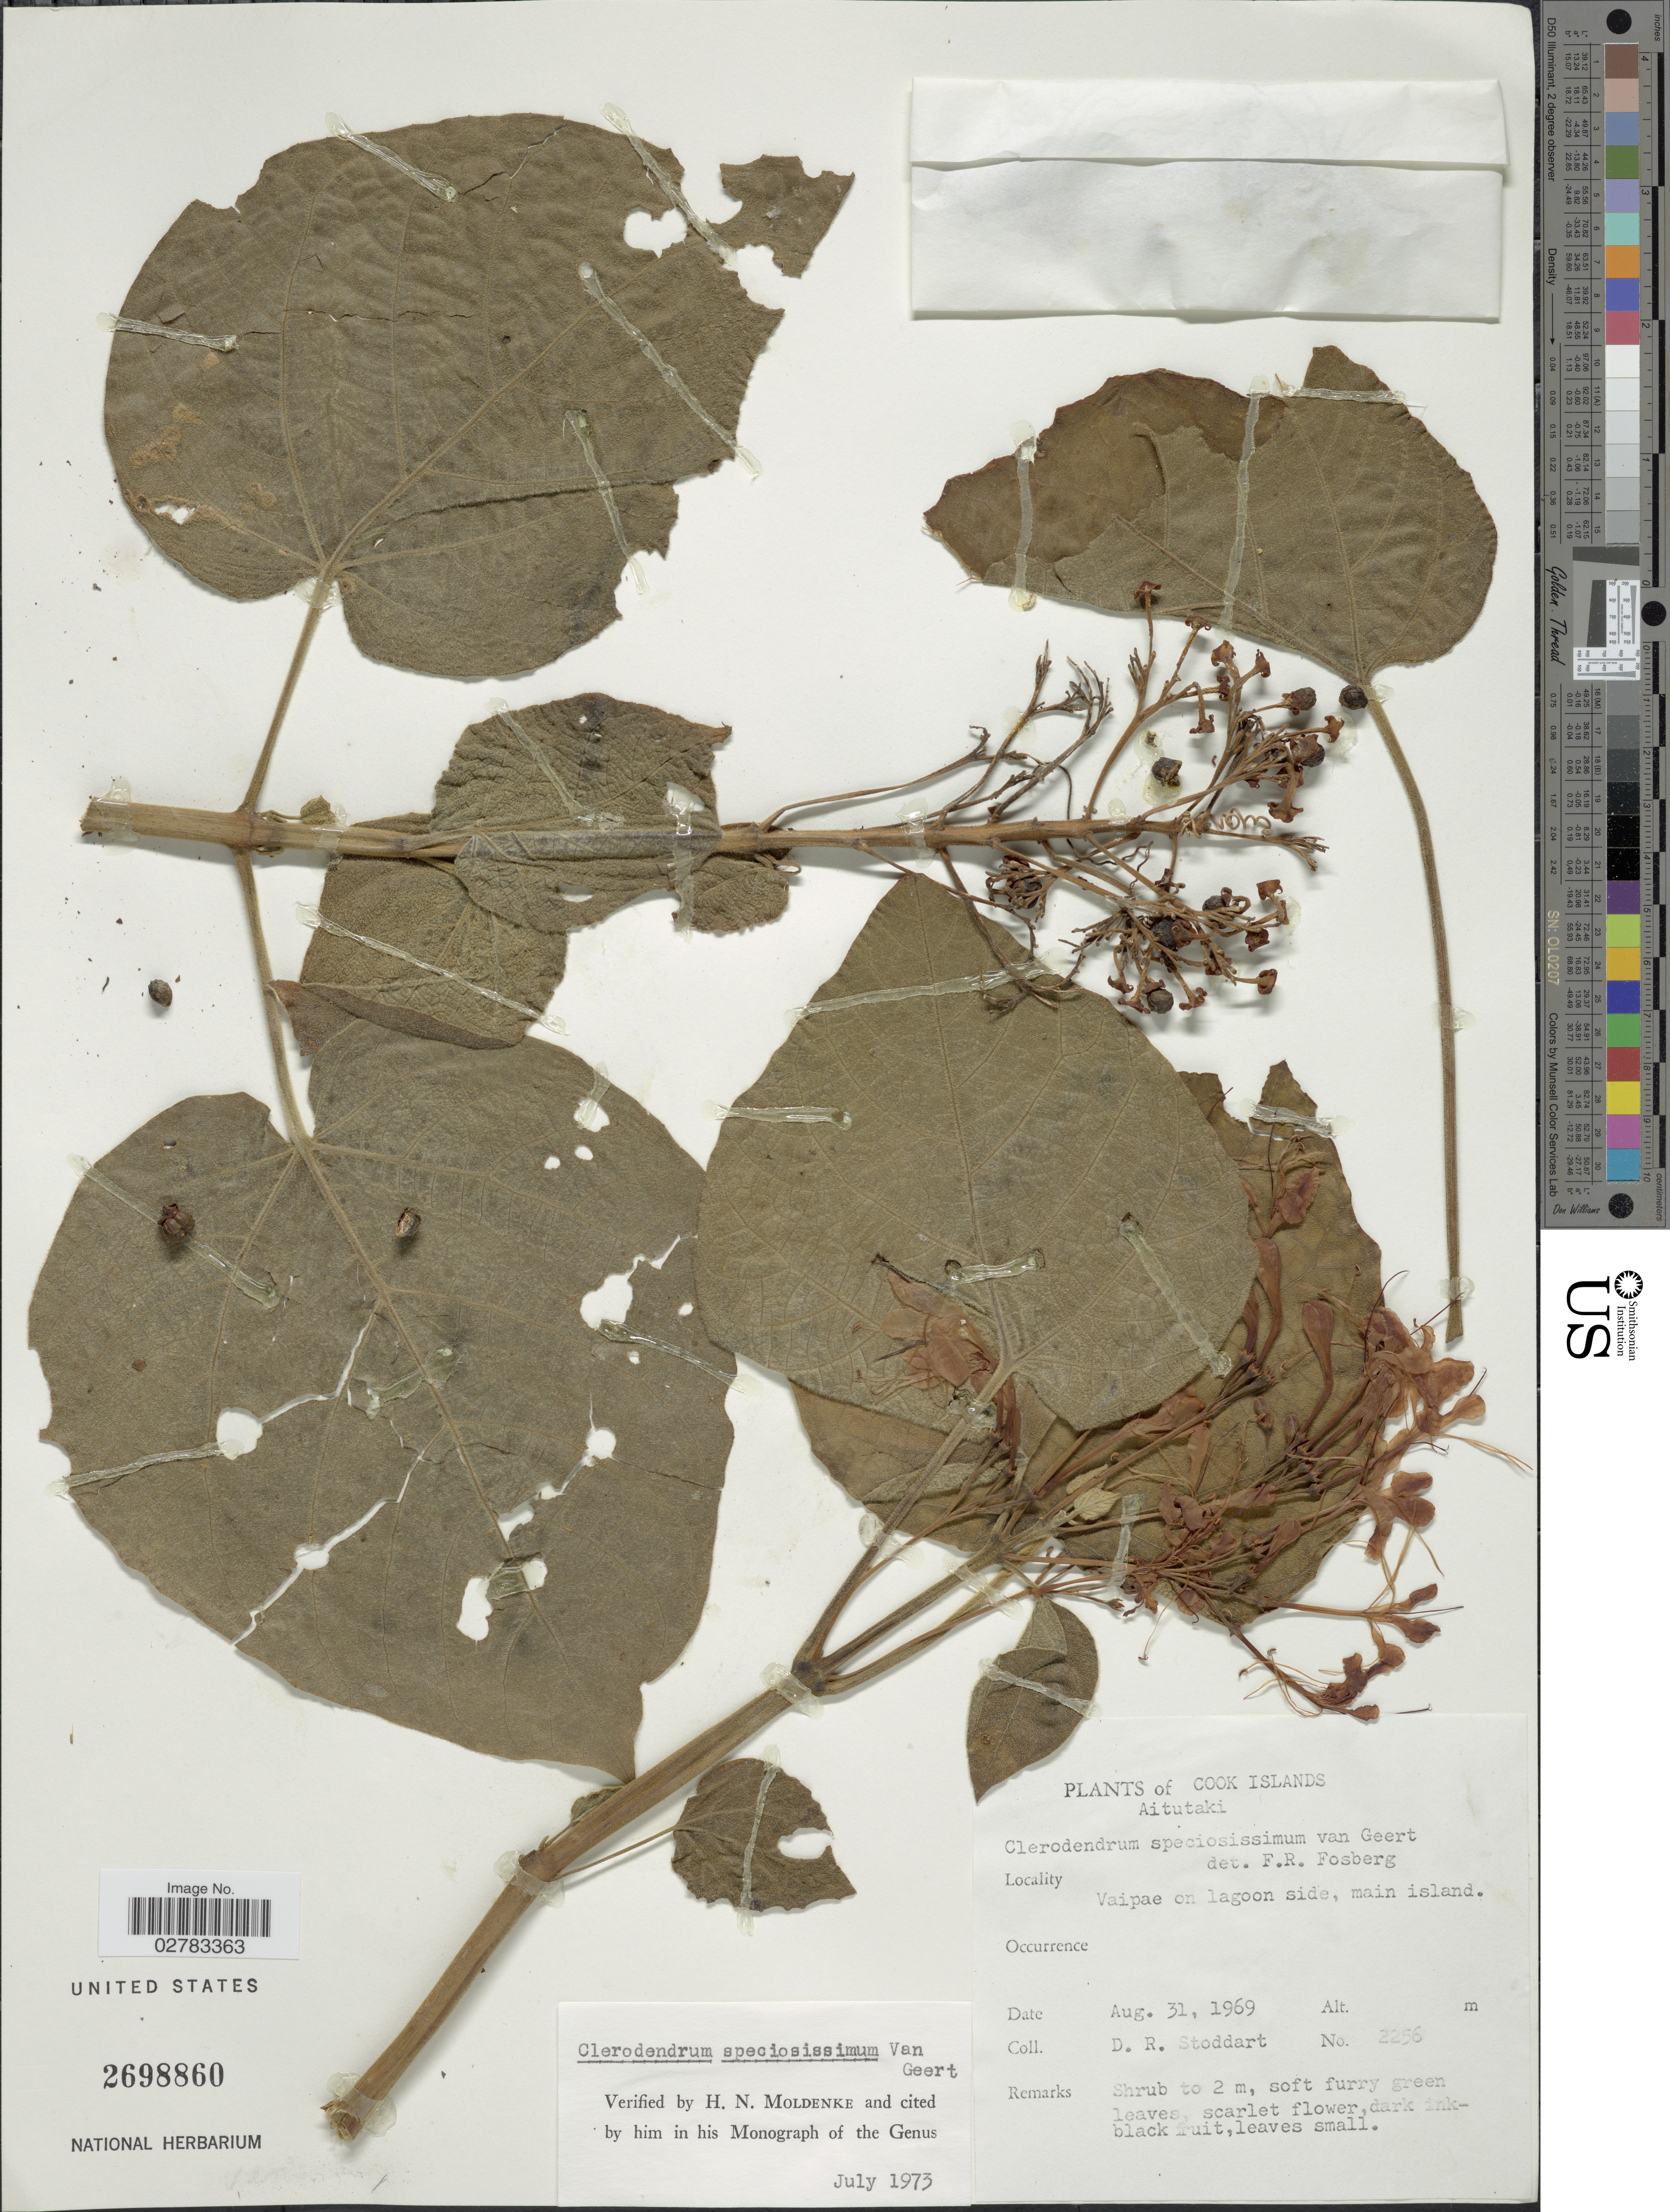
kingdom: Plantae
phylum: Tracheophyta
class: Magnoliopsida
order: Lamiales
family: Lamiaceae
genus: Clerodendrum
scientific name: Clerodendrum speciosissimum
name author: Drapiez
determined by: Wagner, W. L., (BOT), Smithsonian Institution - National Museum of Natural History (UNITED STATES)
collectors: D. R. Stoddart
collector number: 2256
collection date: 1969-08-31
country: Cook Islands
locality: Aitutaki, Vaipae on lagoon side, main island.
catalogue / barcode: US 2698860